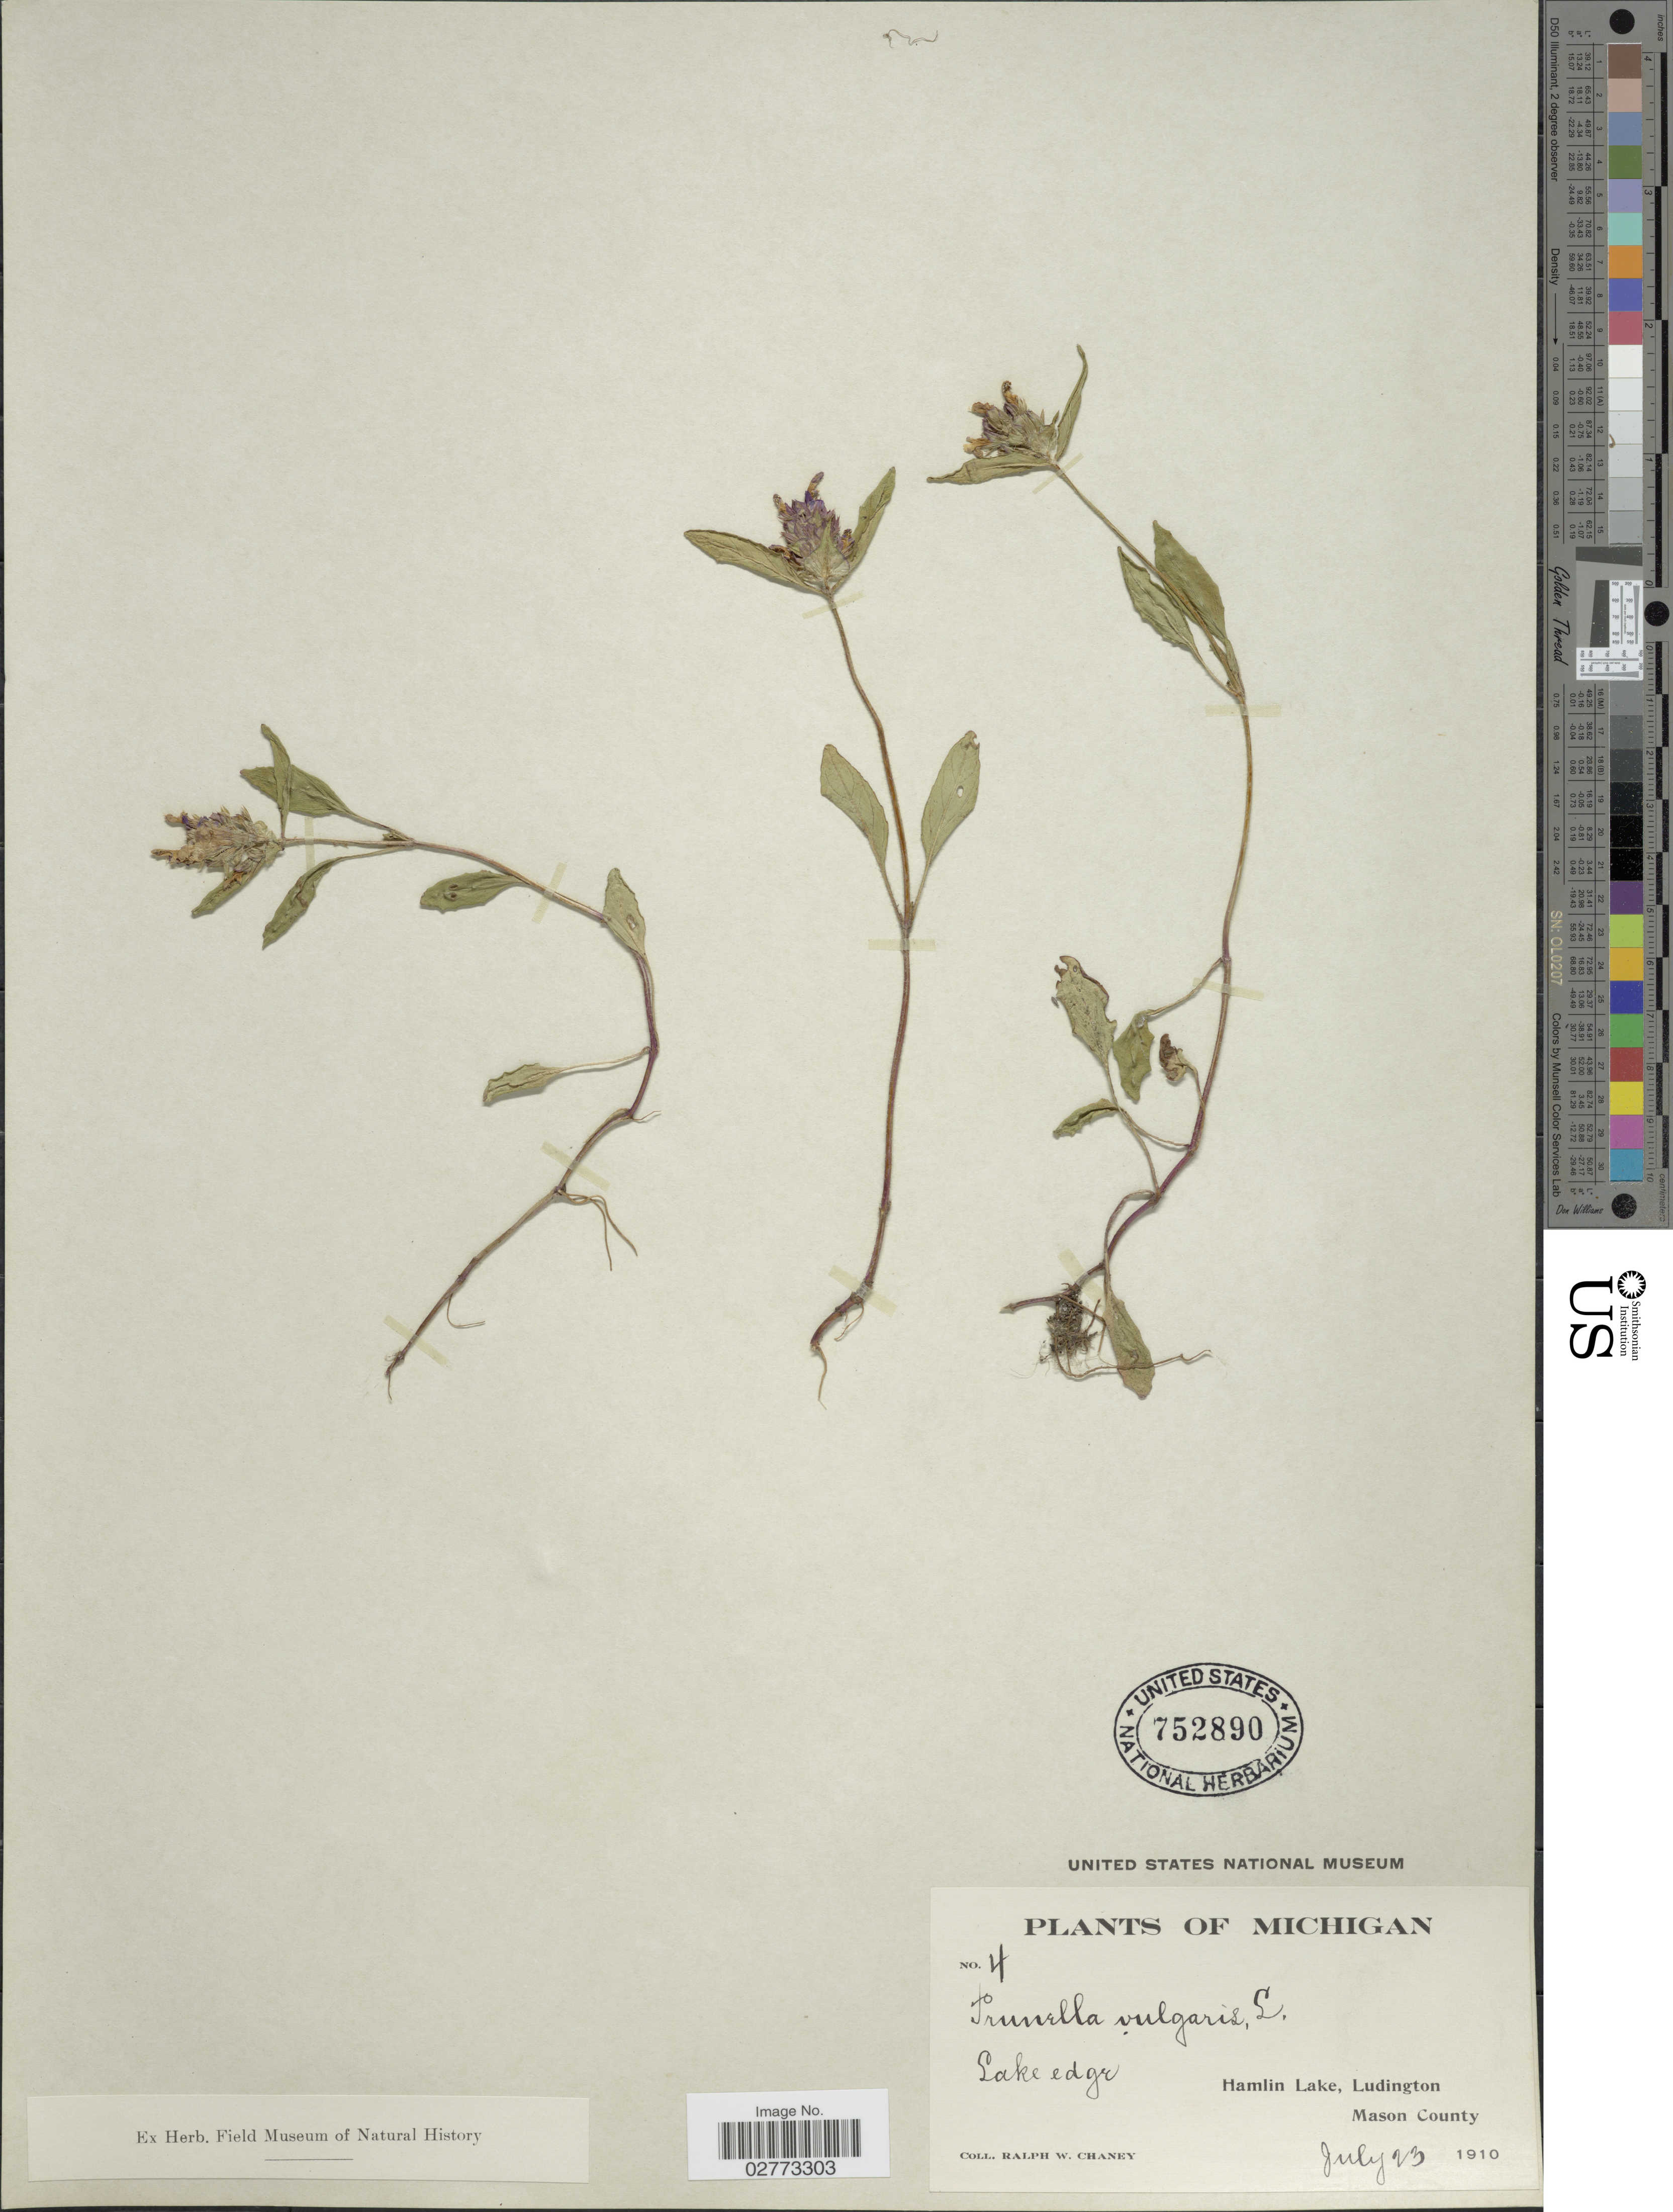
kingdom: Plantae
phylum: Tracheophyta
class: Magnoliopsida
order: Lamiales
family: Lamiaceae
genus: Prunella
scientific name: Prunella vulgaris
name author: L.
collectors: R. Chaney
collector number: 4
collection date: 1910-07-23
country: United States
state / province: Michigan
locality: Lake edge. Hamlin Lake, Ludington. Mason County.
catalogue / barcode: US 752890